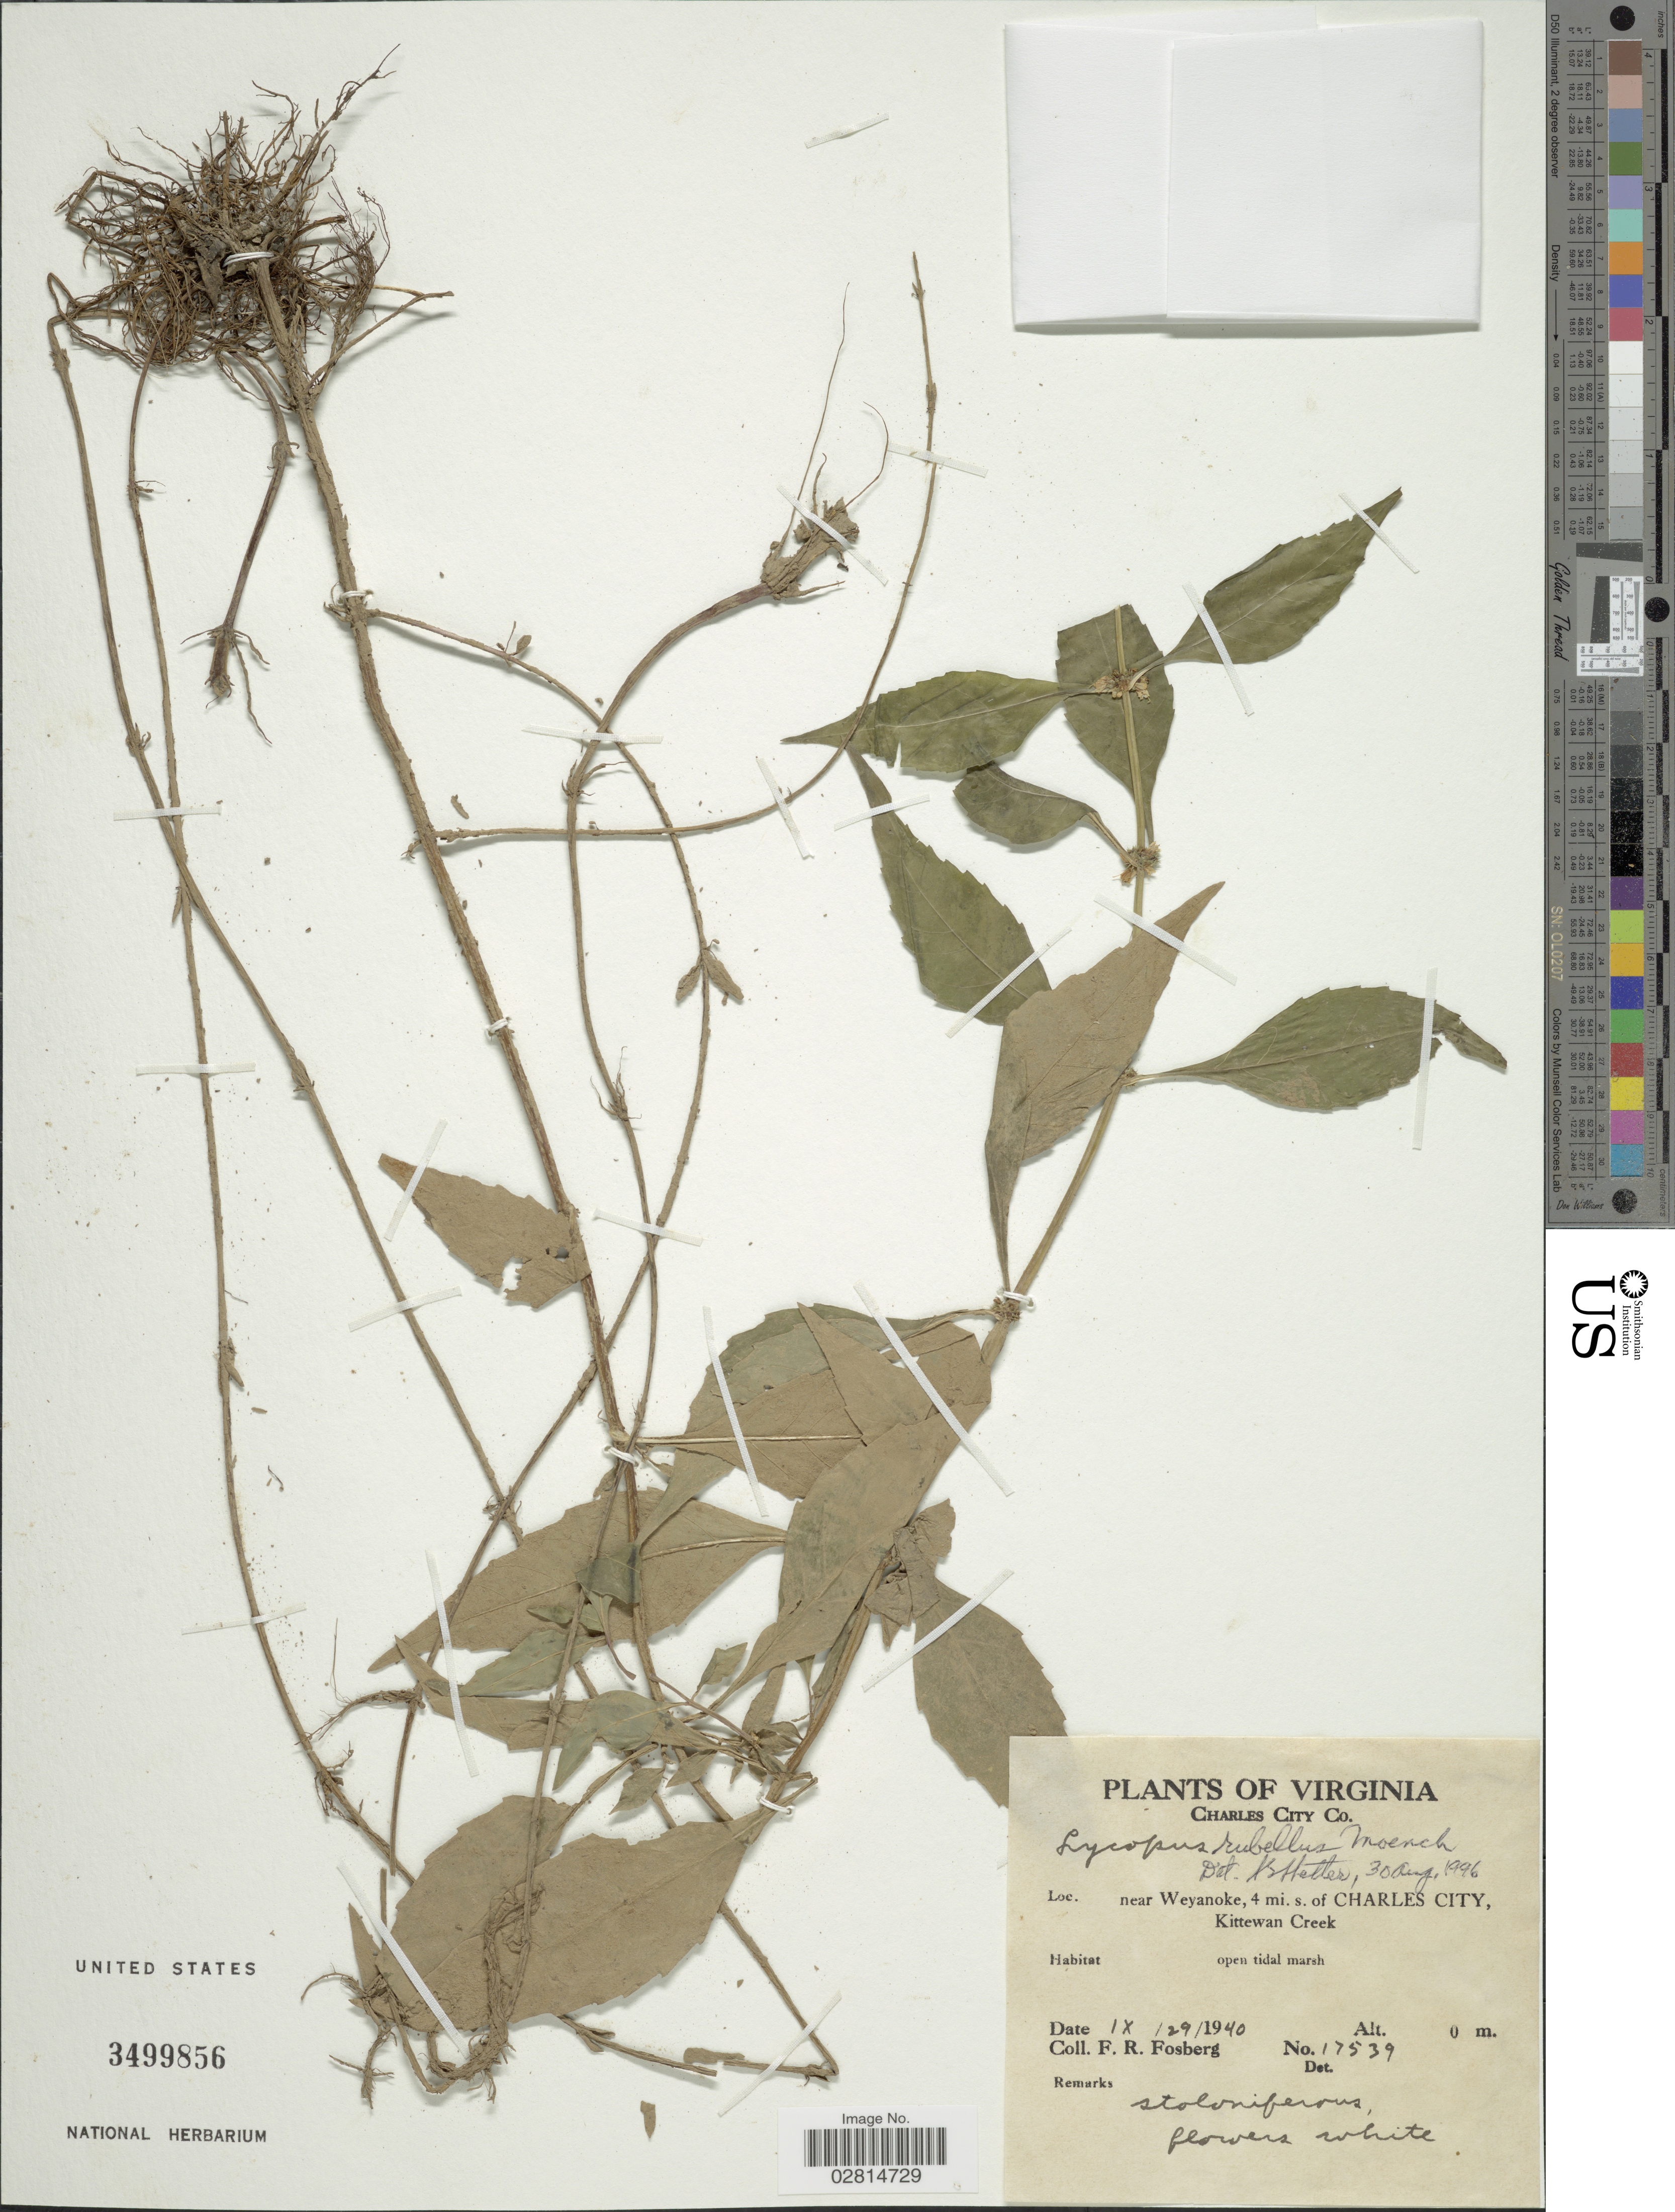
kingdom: Plantae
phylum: Tracheophyta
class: Magnoliopsida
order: Lamiales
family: Lamiaceae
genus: Lycopus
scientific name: Lycopus rubellus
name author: Moench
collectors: F. R. Fosberg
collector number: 17539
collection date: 1940-09-29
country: United States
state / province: Virginia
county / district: Charles City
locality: Charles City Co. Near Weyanoke, 4 mi. s. of Charles City, Kittewan Creek.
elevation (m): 0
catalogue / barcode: US 3499856